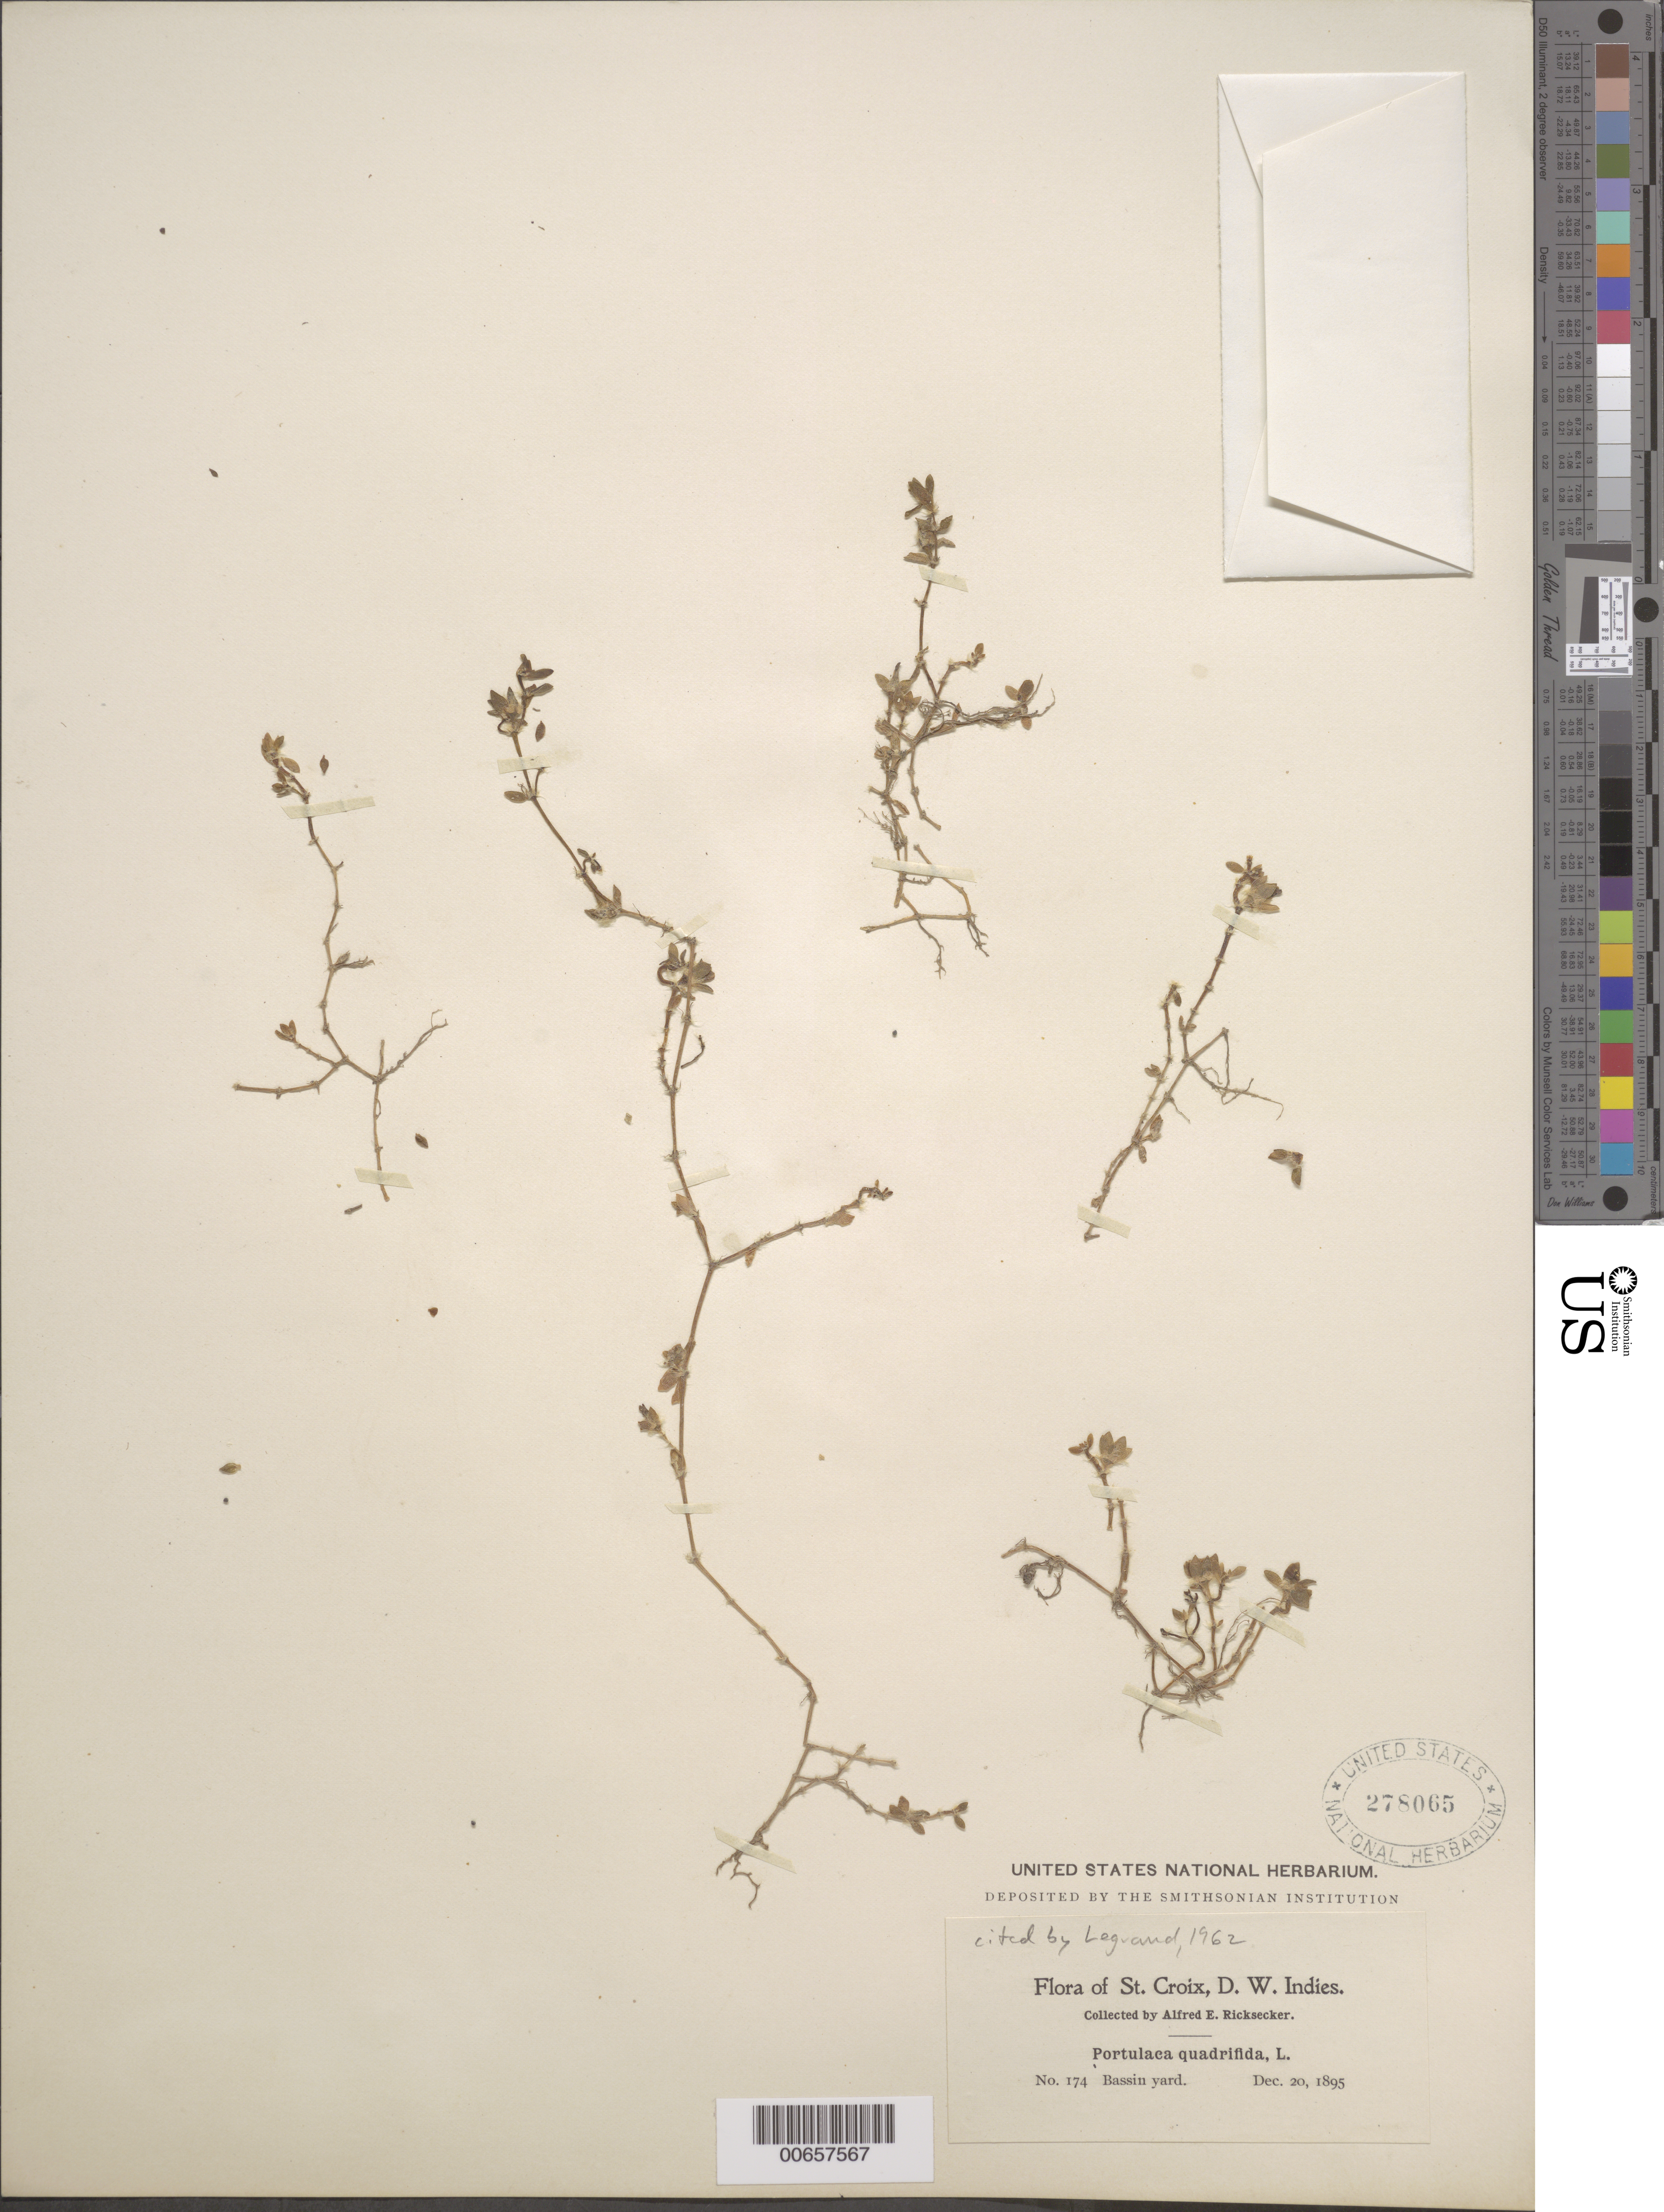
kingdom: Plantae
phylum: Tracheophyta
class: Magnoliopsida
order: Caryophyllales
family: Portulacaceae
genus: Portulaca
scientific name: Portulaca quadrifida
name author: L.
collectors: A. E. Ricksecker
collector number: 174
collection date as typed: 20 Dec 1895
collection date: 1895-12-20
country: U.S. Virgin Islands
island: St. Croix Island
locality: Bassin yard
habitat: Bassin yard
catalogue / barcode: US 278065